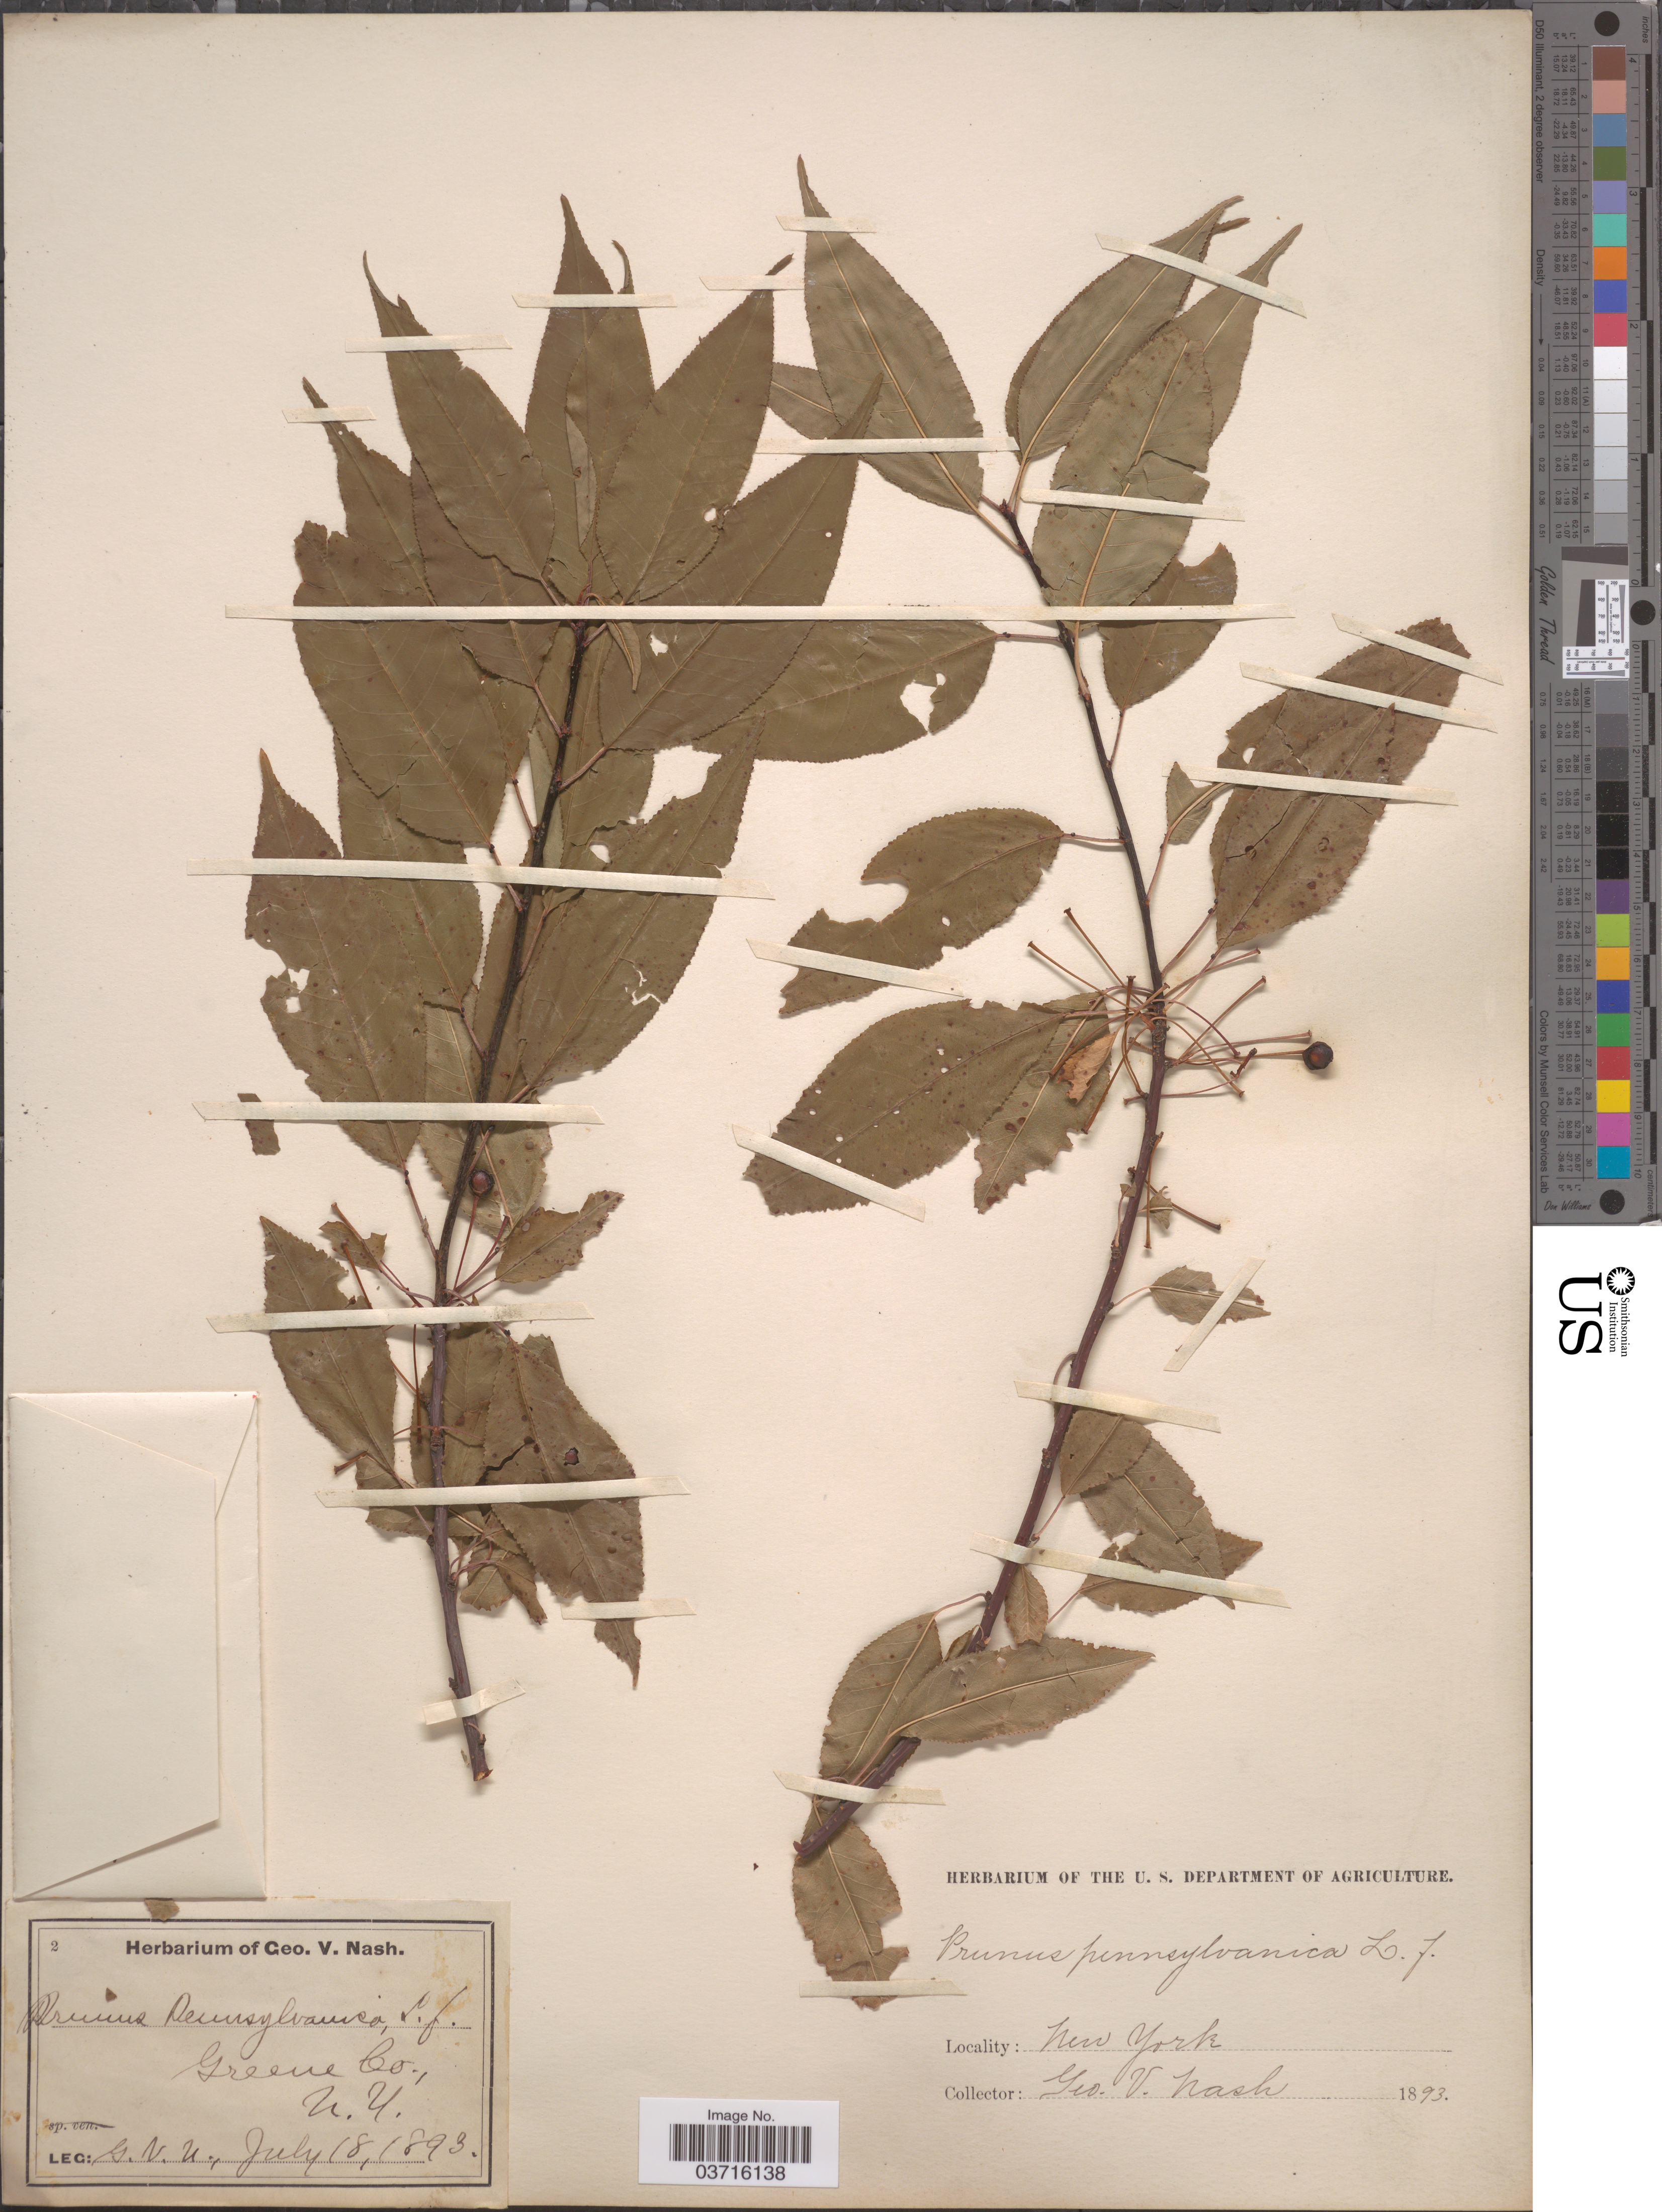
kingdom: Plantae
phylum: Tracheophyta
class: Magnoliopsida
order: Rosales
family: Rosaceae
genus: Prunus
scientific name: Prunus pensylvanica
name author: L. f.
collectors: G. V. Nash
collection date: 1893-07-18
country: United States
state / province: New York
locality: Greene Co.